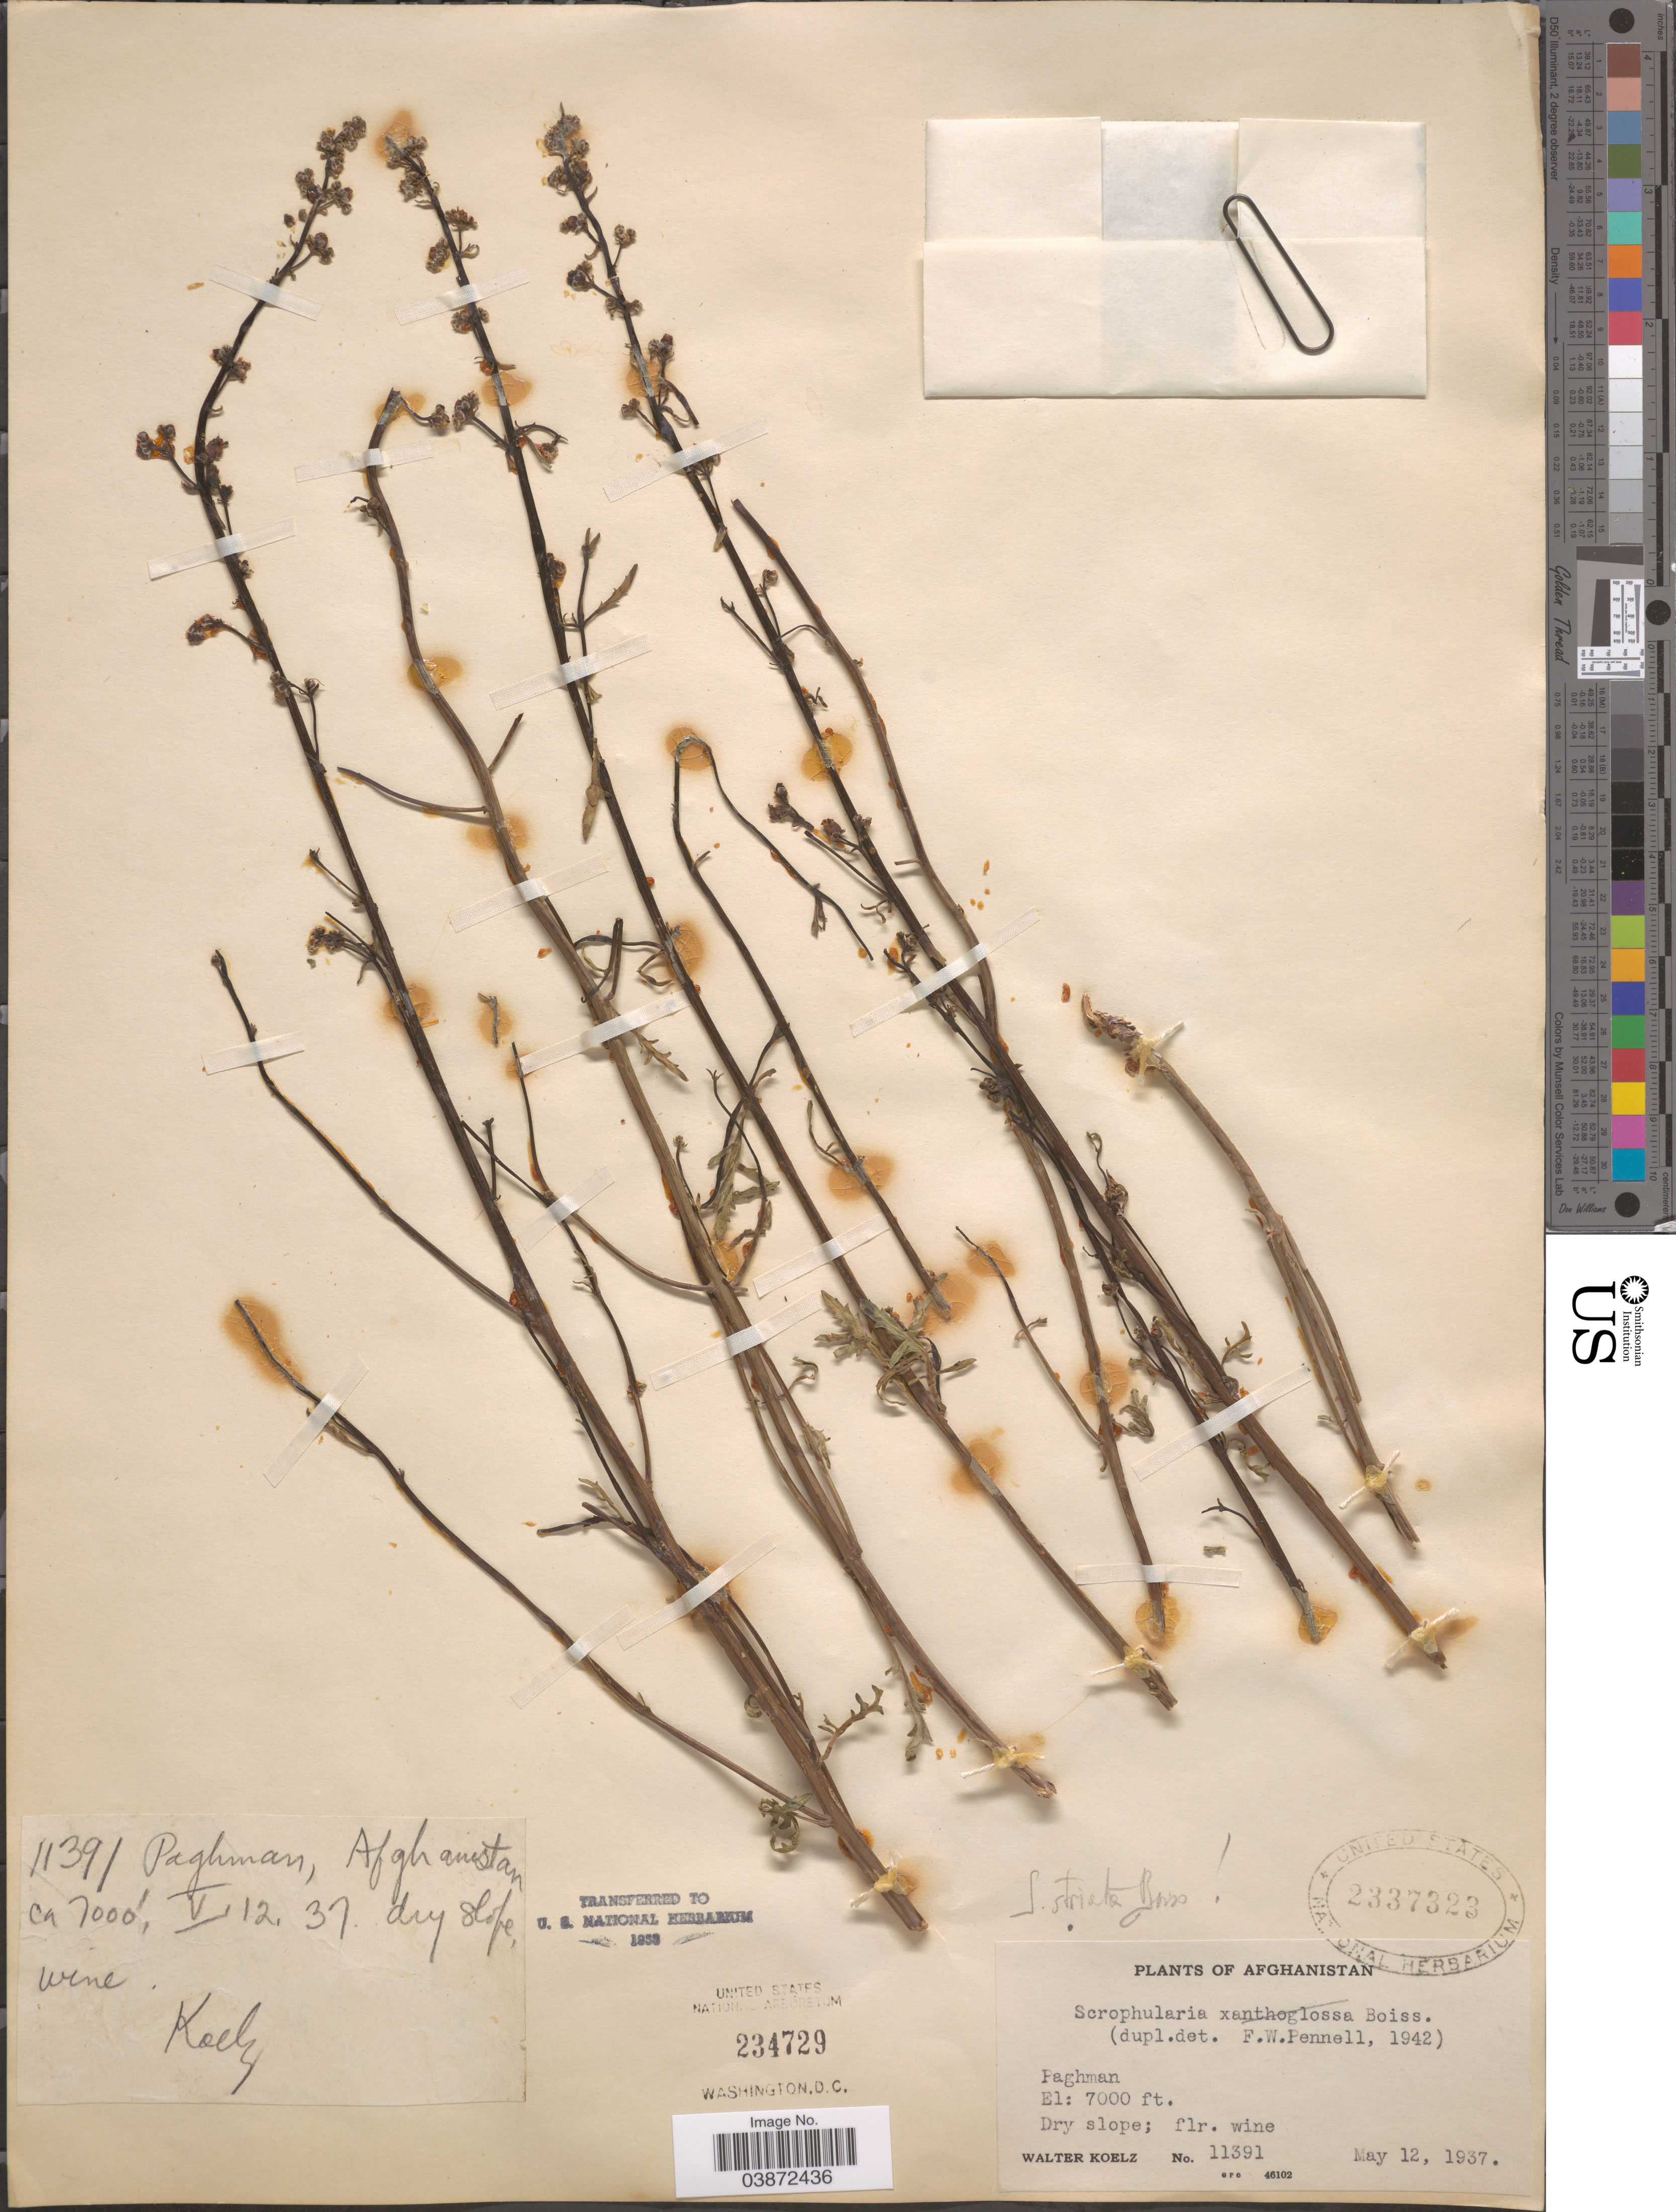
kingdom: Plantae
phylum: Tracheophyta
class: Magnoliopsida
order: Lamiales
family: Scrophulariaceae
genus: Scrophularia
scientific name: Scrophularia striata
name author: Boiss.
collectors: W. N. Koelz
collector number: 11391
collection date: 1937-05-12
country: Afghanistan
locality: Paghman.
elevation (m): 2134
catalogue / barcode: US 2337323